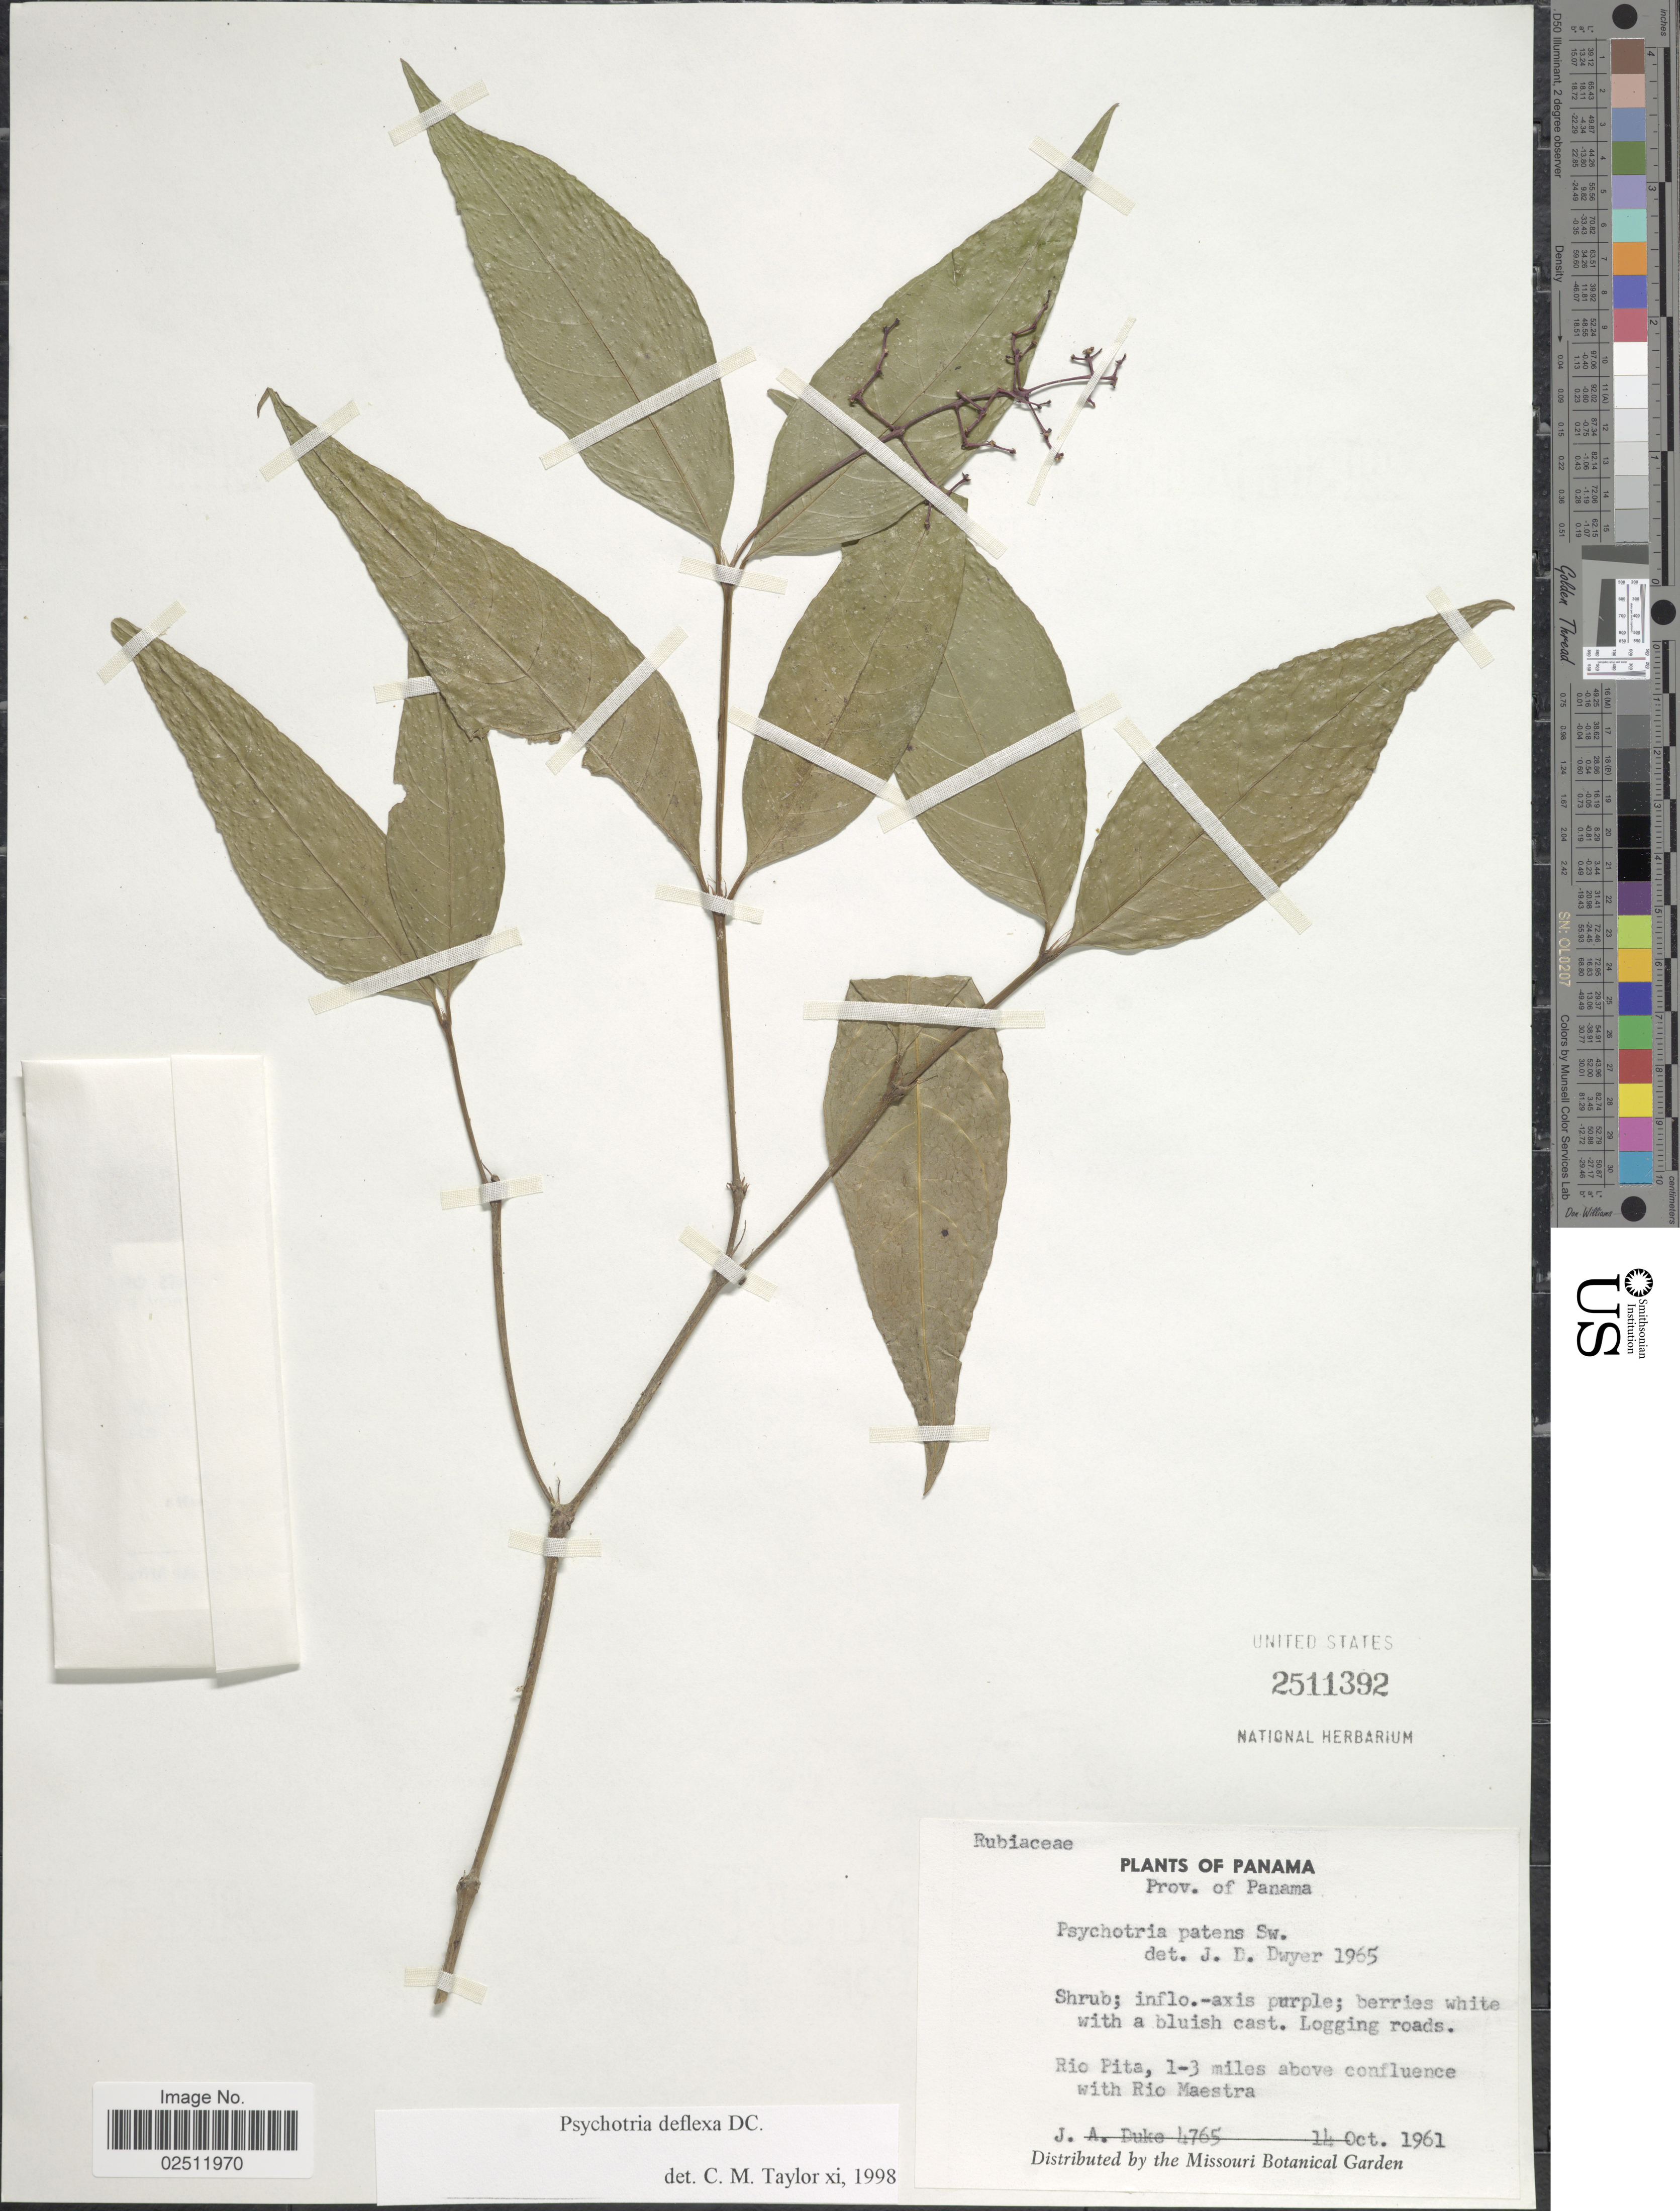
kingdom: Plantae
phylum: Tracheophyta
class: Magnoliopsida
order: Gentianales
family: Rubiaceae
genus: Psychotria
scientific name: Psychotria deflexa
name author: DC.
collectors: J. A. Duke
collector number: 4765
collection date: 1961-10-14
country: Panama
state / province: Panamá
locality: Rio Pita, 1-3 miles above confluence with Rio Maestra.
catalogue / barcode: US 2511392